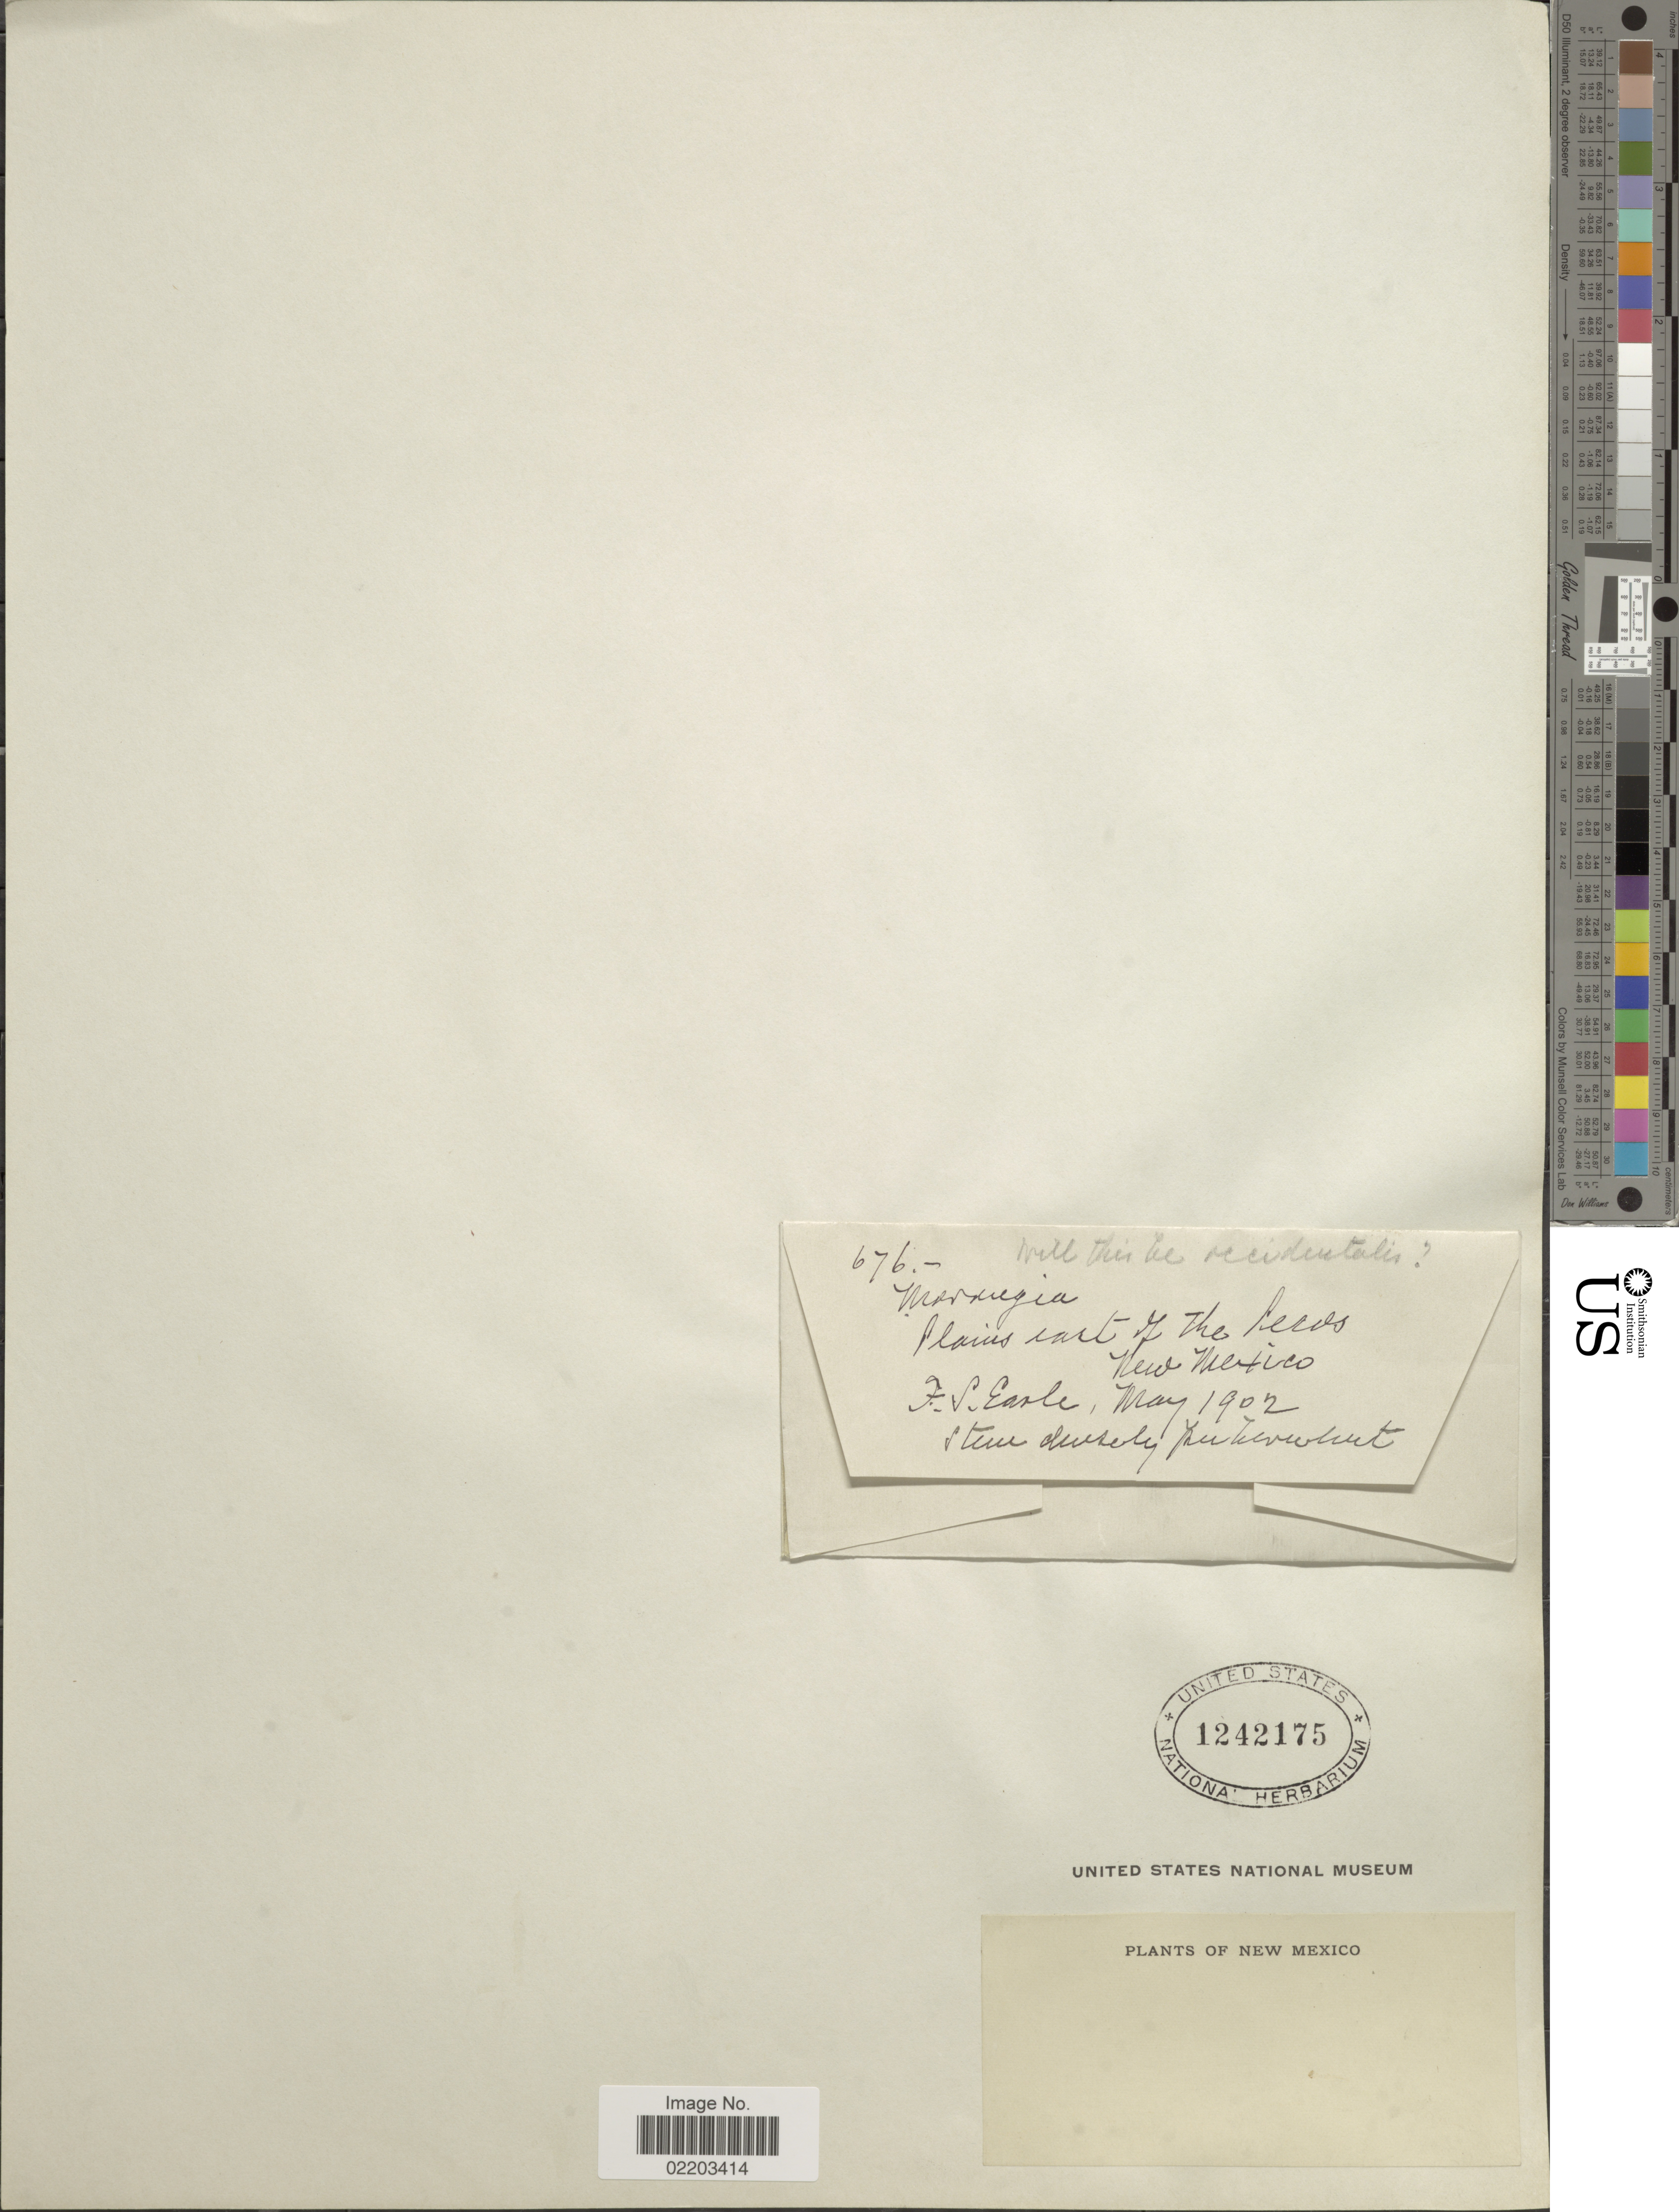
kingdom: Plantae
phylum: Tracheophyta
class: Magnoliopsida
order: Fabales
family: Fabaceae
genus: Mimosa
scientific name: Mimosa rupertiana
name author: B.L. Turner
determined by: Strong, M. T., (US), Smithsonian Institution - National Museum of Natural History (UNITED STATES)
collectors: F. S. Earle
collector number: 676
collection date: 1902-05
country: United States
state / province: New Mexico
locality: Plains cart of the Pecos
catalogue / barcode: US 1242175